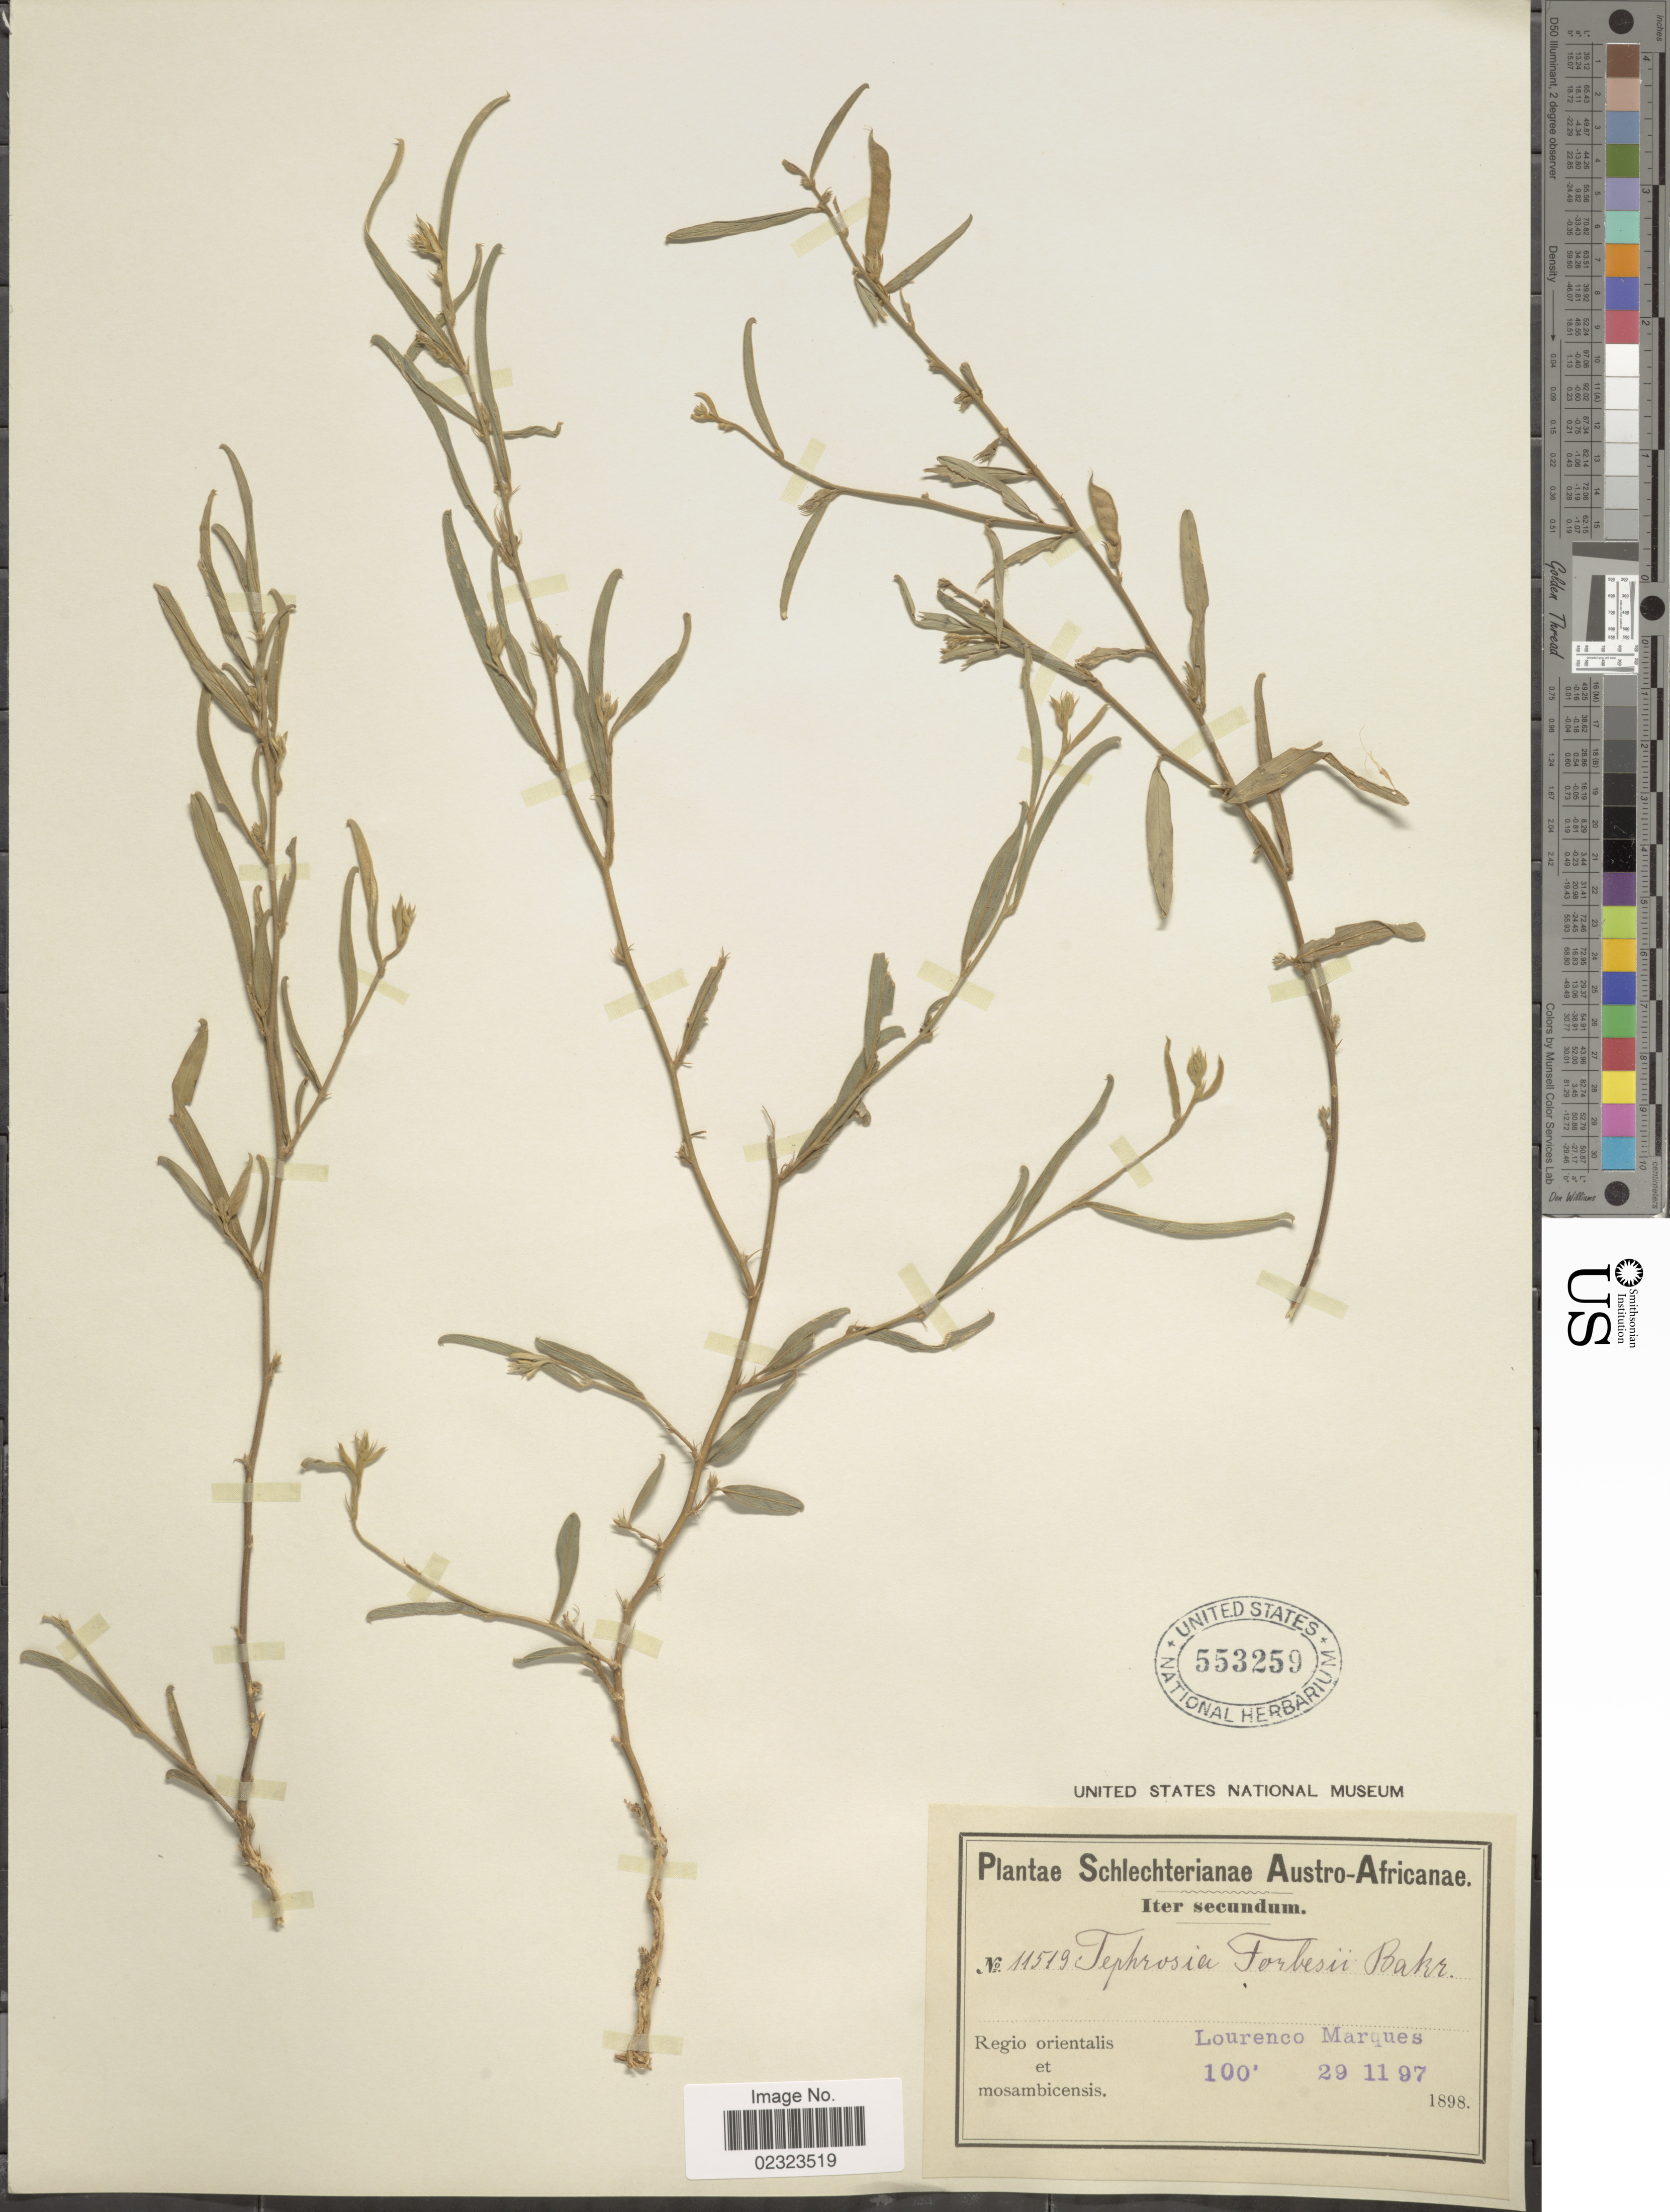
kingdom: Plantae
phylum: Tracheophyta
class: Magnoliopsida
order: Fabales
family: Fabaceae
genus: Tephrosia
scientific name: Tephrosia forbesii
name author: Baker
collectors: Schlechter, --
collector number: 11519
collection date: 1897-11-29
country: Mozambique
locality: Austro-Africanae, iter secundum, Regio orientalis et mosambicensis, Lourenco Marques.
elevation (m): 30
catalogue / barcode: US 553259